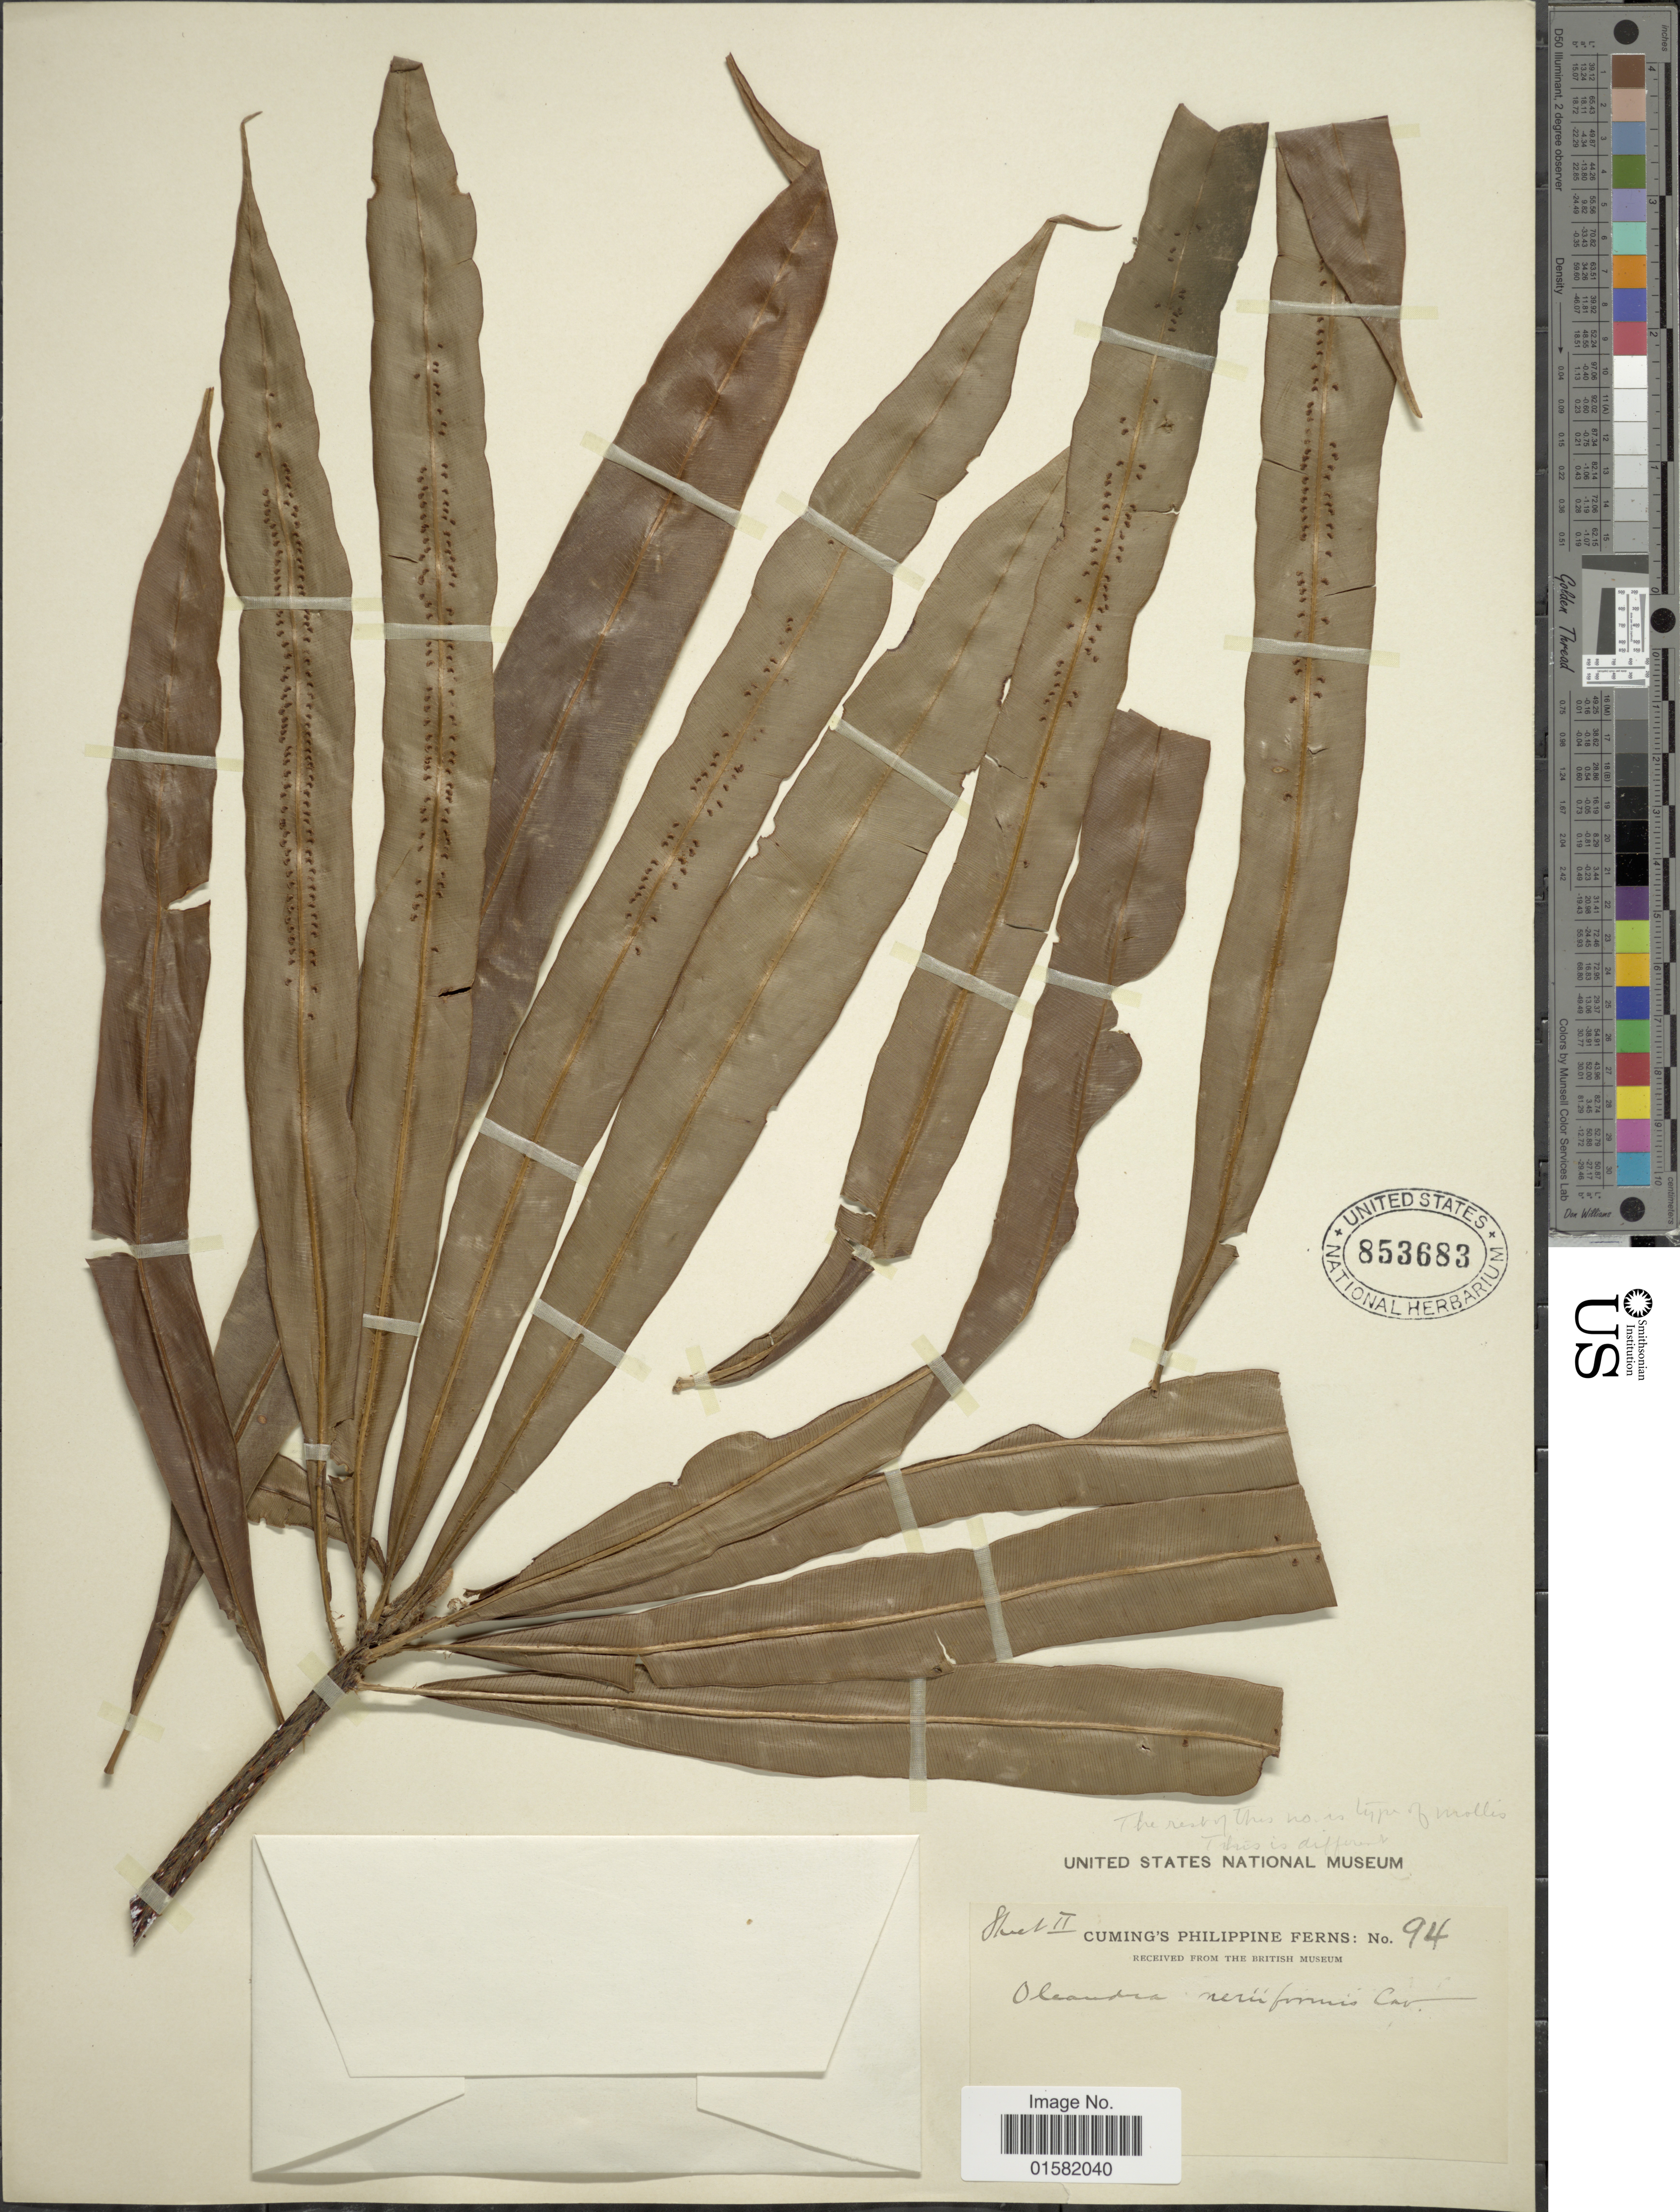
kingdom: Plantae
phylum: Tracheophyta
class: Polypodiopsida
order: Polypodiales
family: Oleandraceae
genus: Oleandra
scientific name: Oleandra neriiformis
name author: Cav.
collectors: -. Cuming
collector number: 94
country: Philippines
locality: Philippine.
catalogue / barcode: US 853683